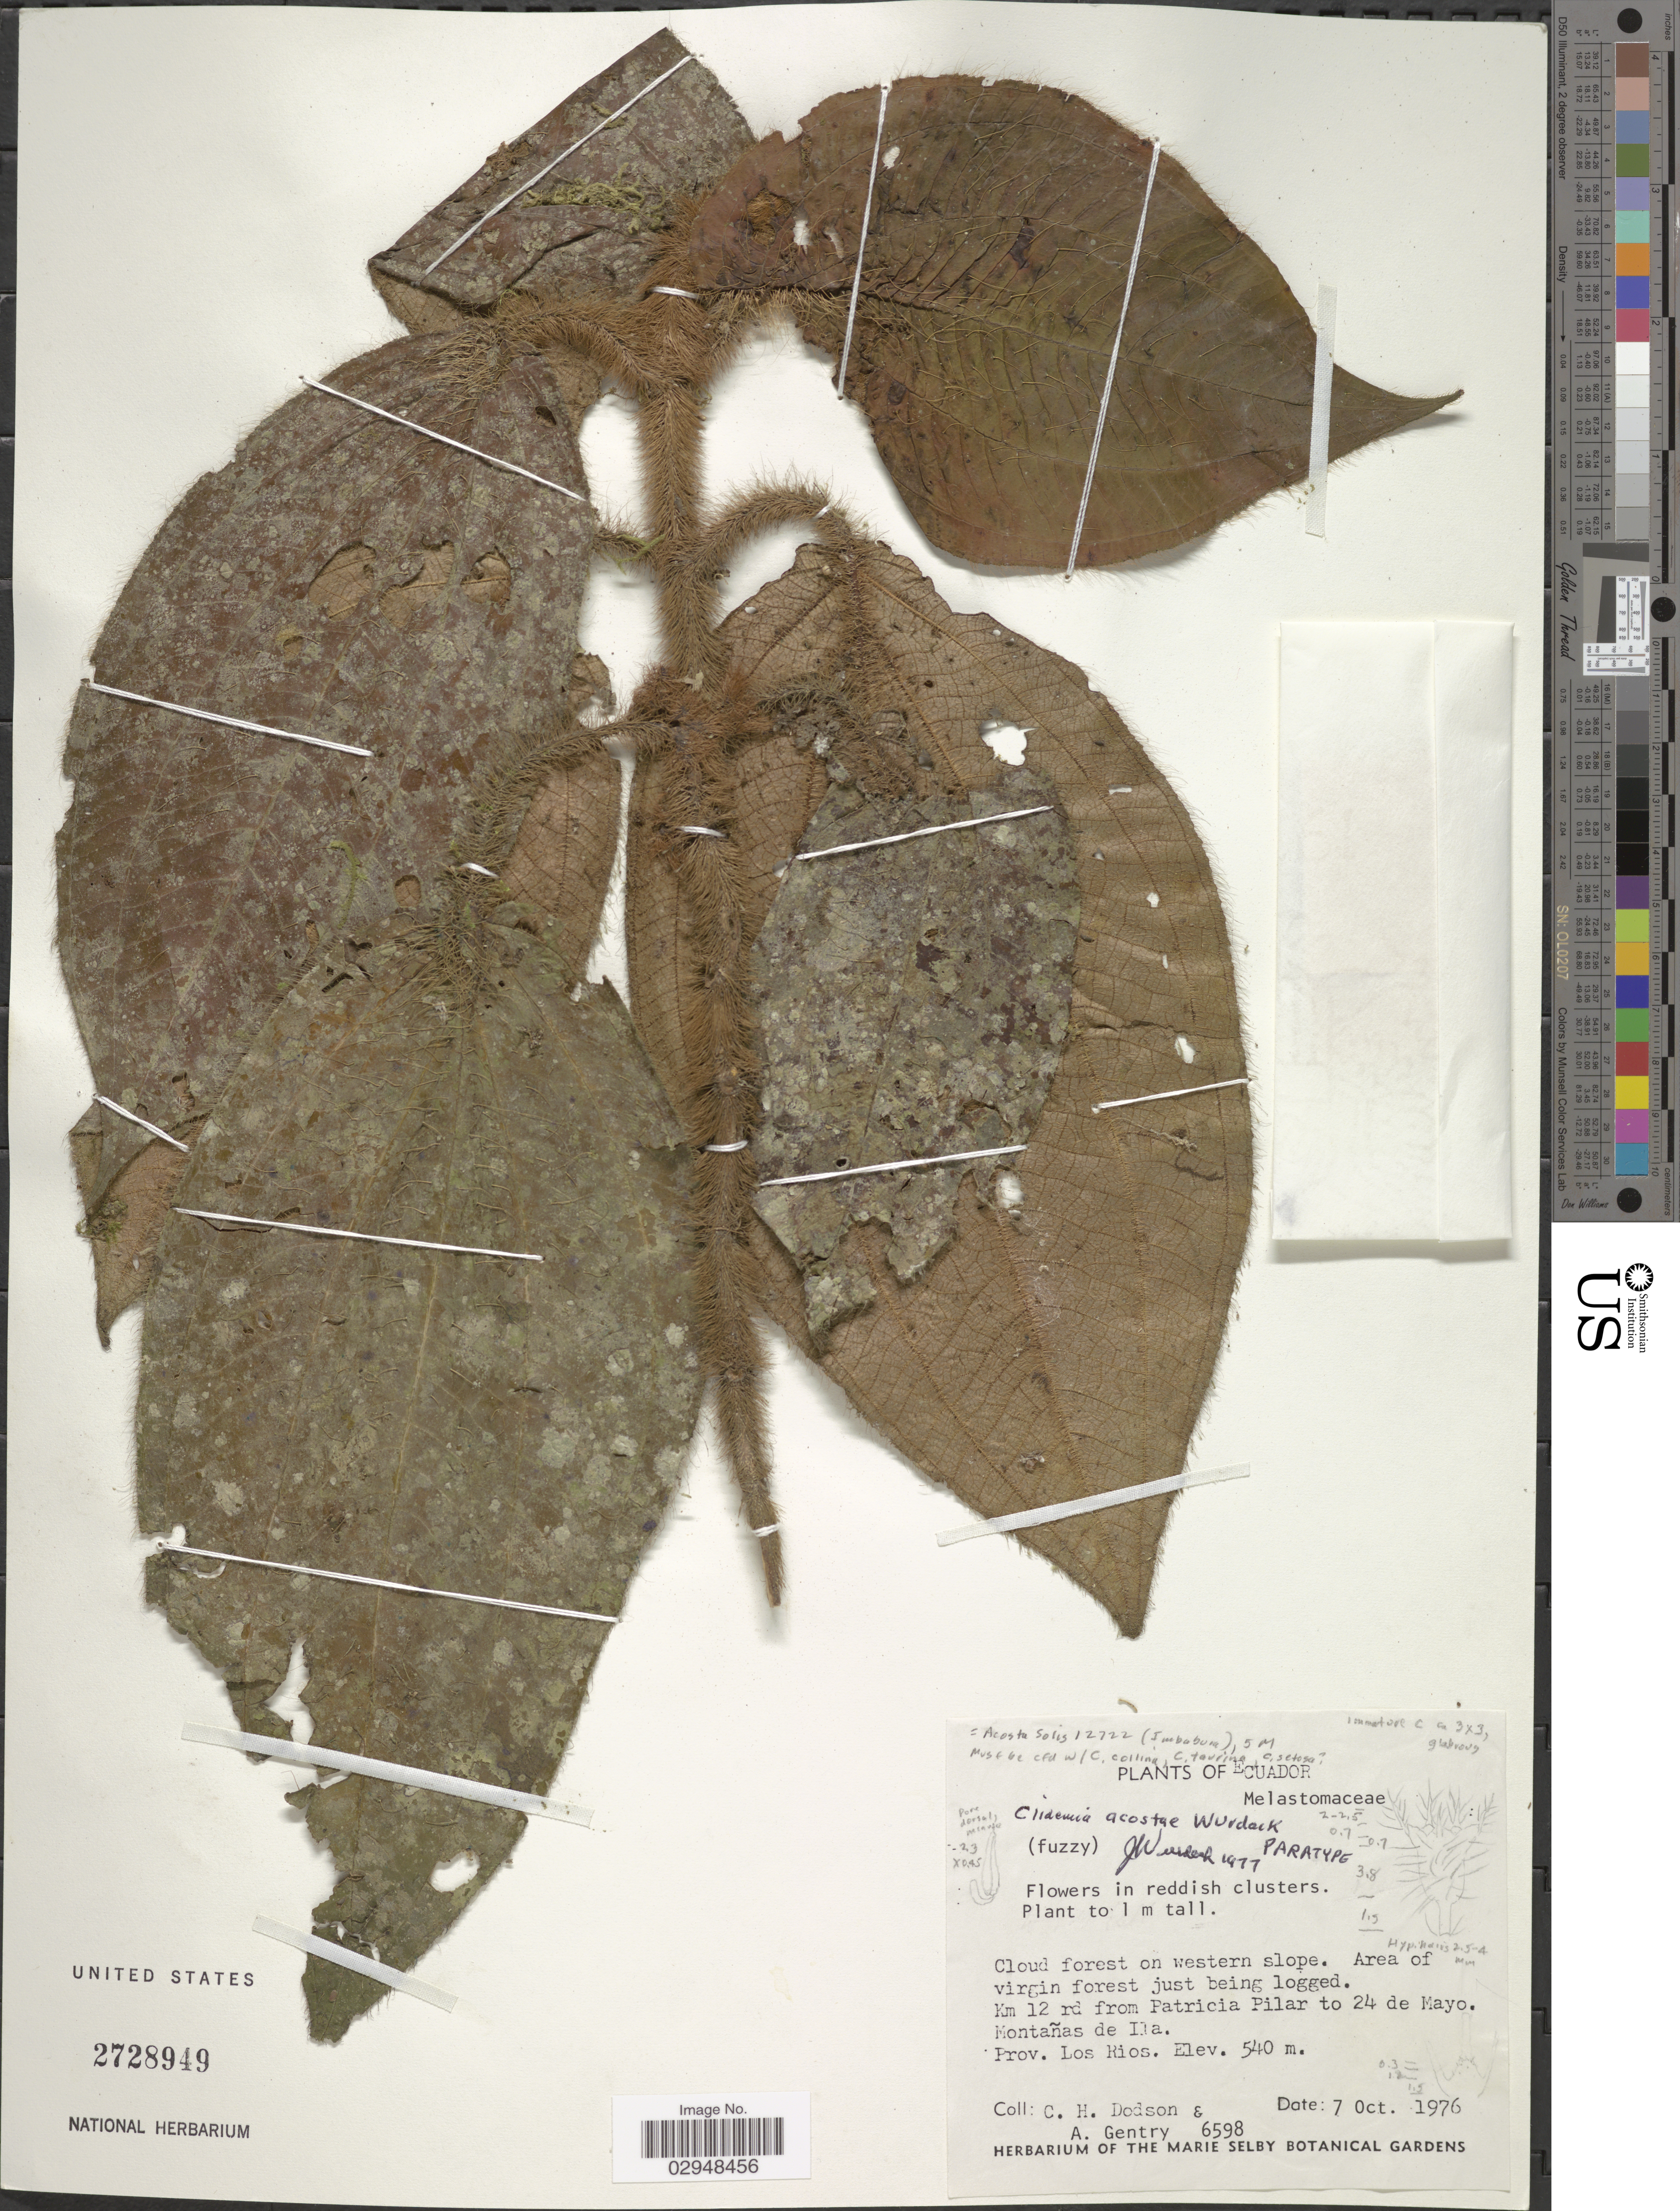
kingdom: Plantae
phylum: Tracheophyta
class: Magnoliopsida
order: Myrtales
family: Melastomataceae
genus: Clidemia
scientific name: Clidemia acostae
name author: Wurdack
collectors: C. H. Dodson & A. H. Gentry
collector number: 6598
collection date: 1976-10-07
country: Ecuador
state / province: Los Ríos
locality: Cloud forest on western slope, Area of vrigin forest just being logged, Km 12 rd from Patricia Pilar to 24 de Mayo, Montañas de Ila.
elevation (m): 540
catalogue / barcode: US 2728949